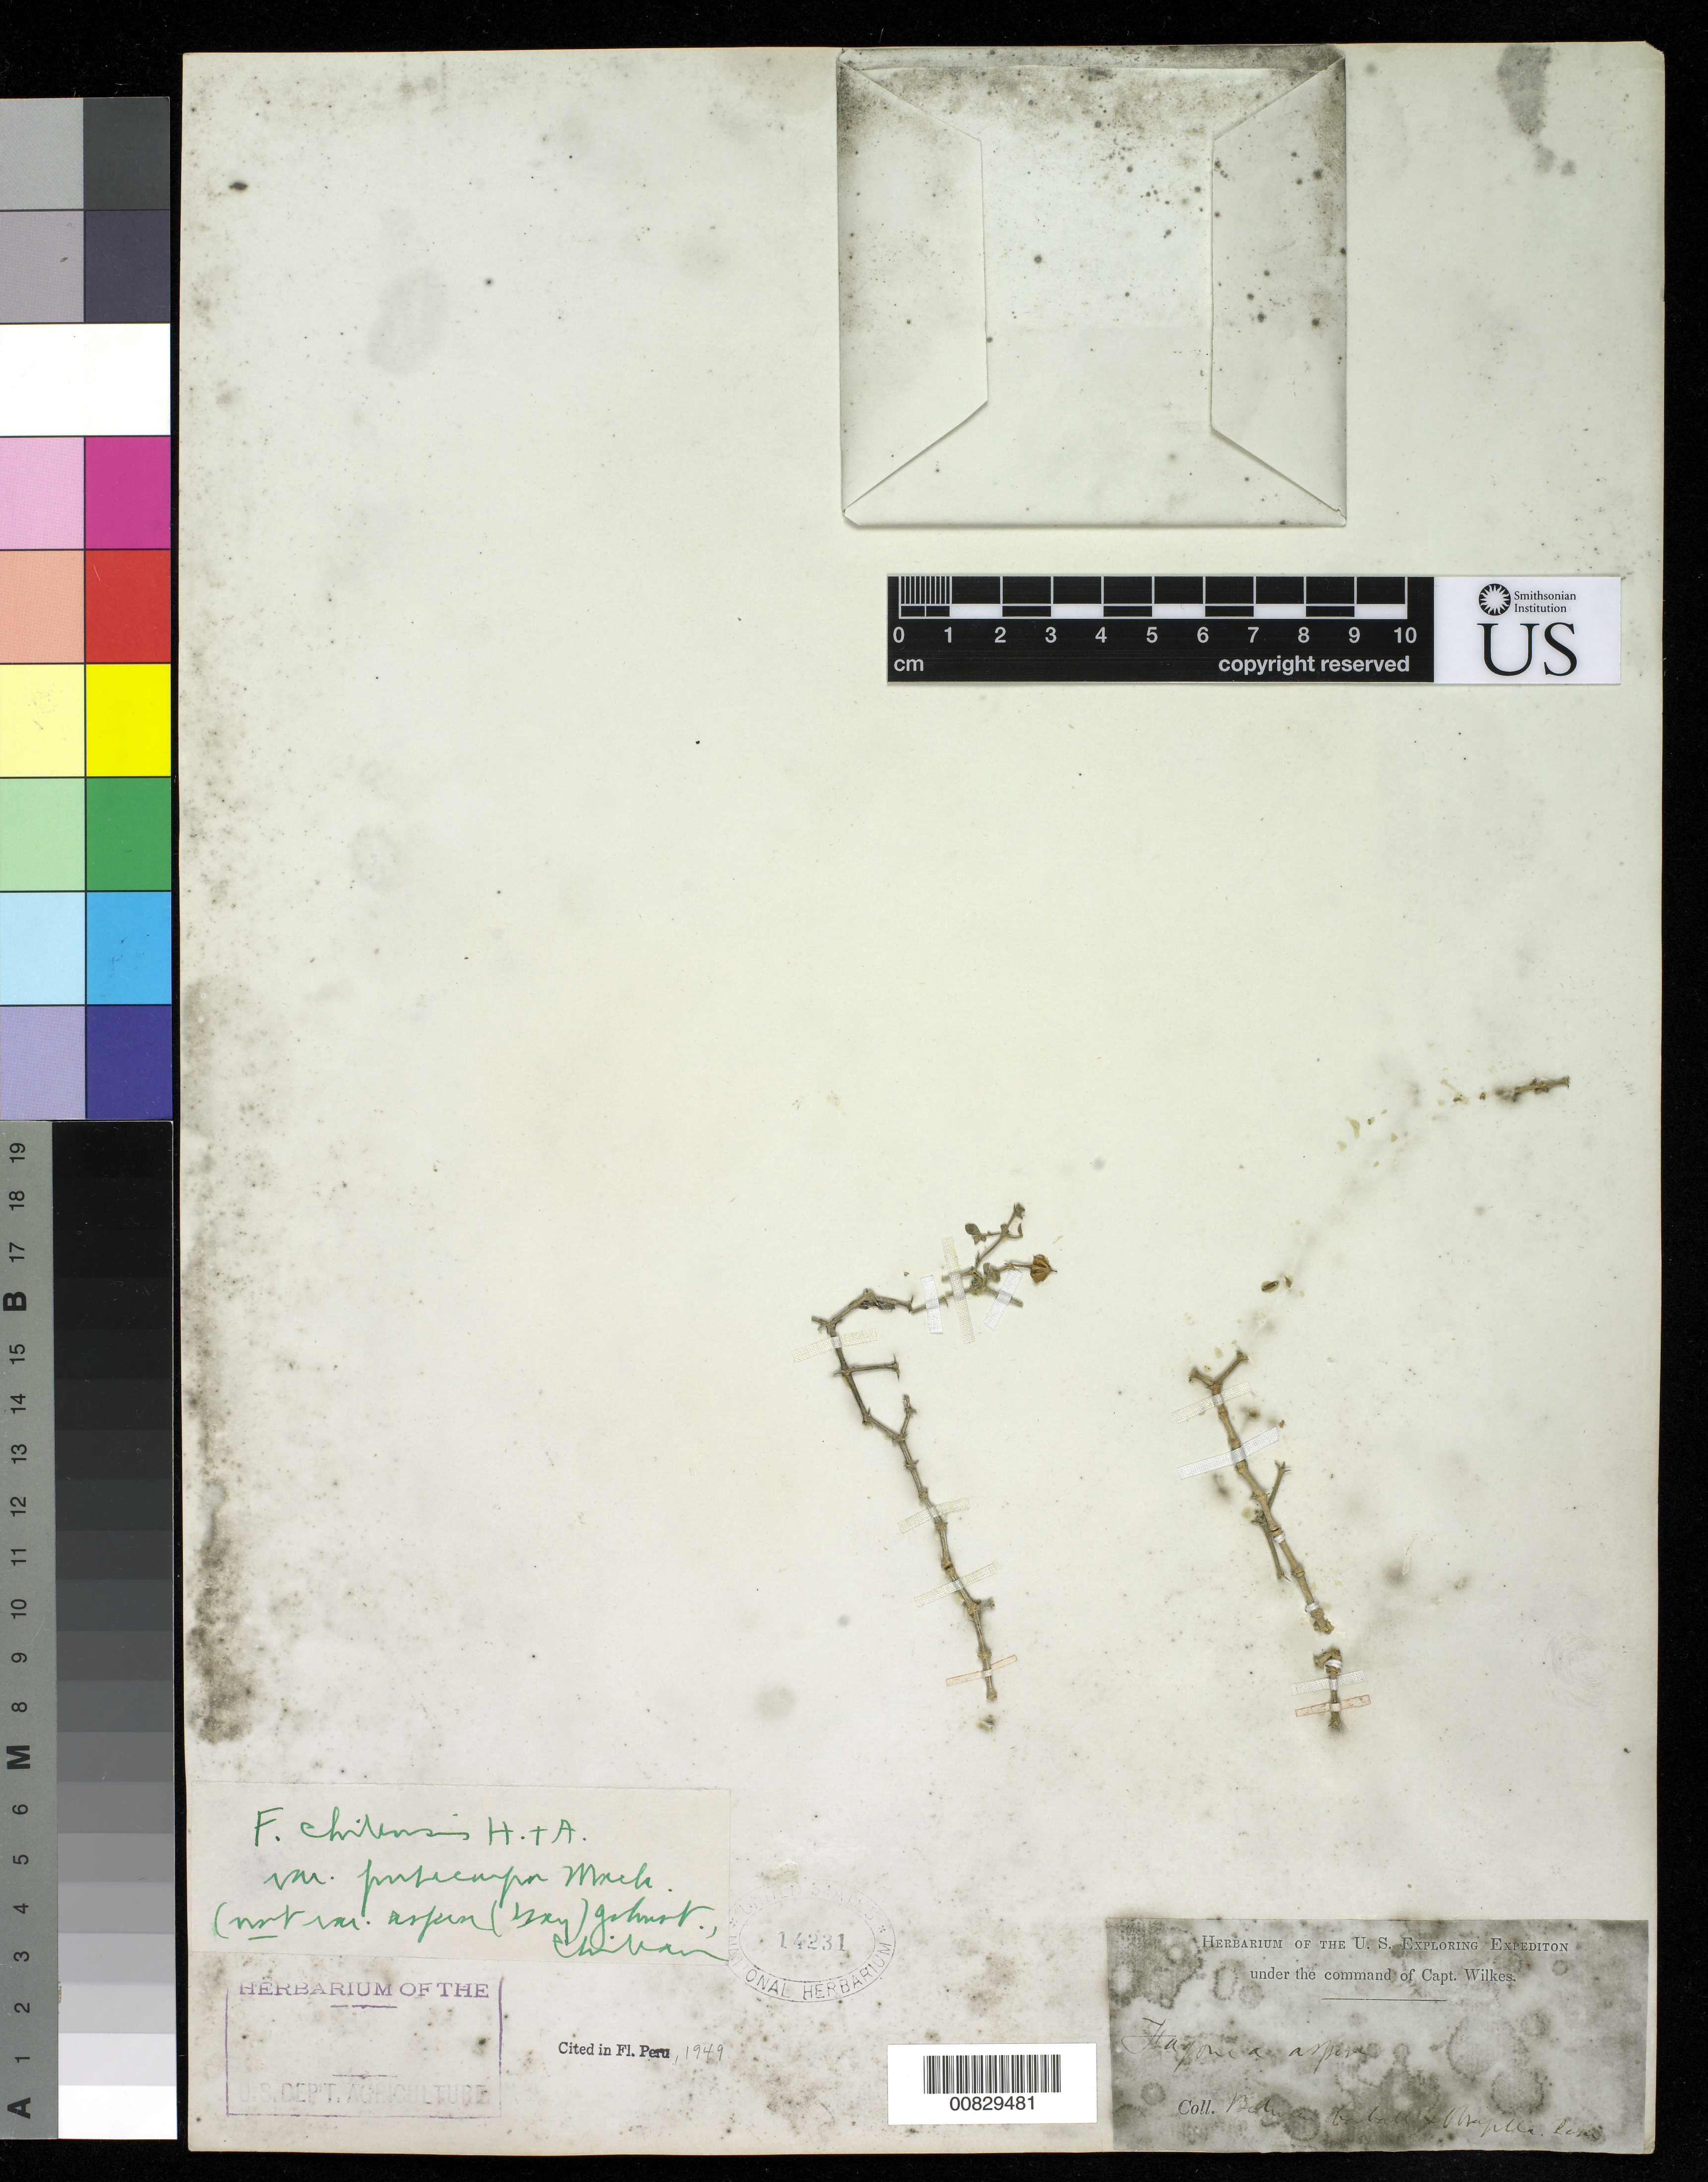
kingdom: Plantae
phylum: Tracheophyta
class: Magnoliopsida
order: Zygophyllales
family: Zygophyllaceae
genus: Fagonia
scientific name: Fagonia chilensis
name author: Hook. & Arn.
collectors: Wilkes Explor. Exped.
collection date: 1838/1842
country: Peru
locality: Between Caball & Obrajilla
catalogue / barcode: US 14231